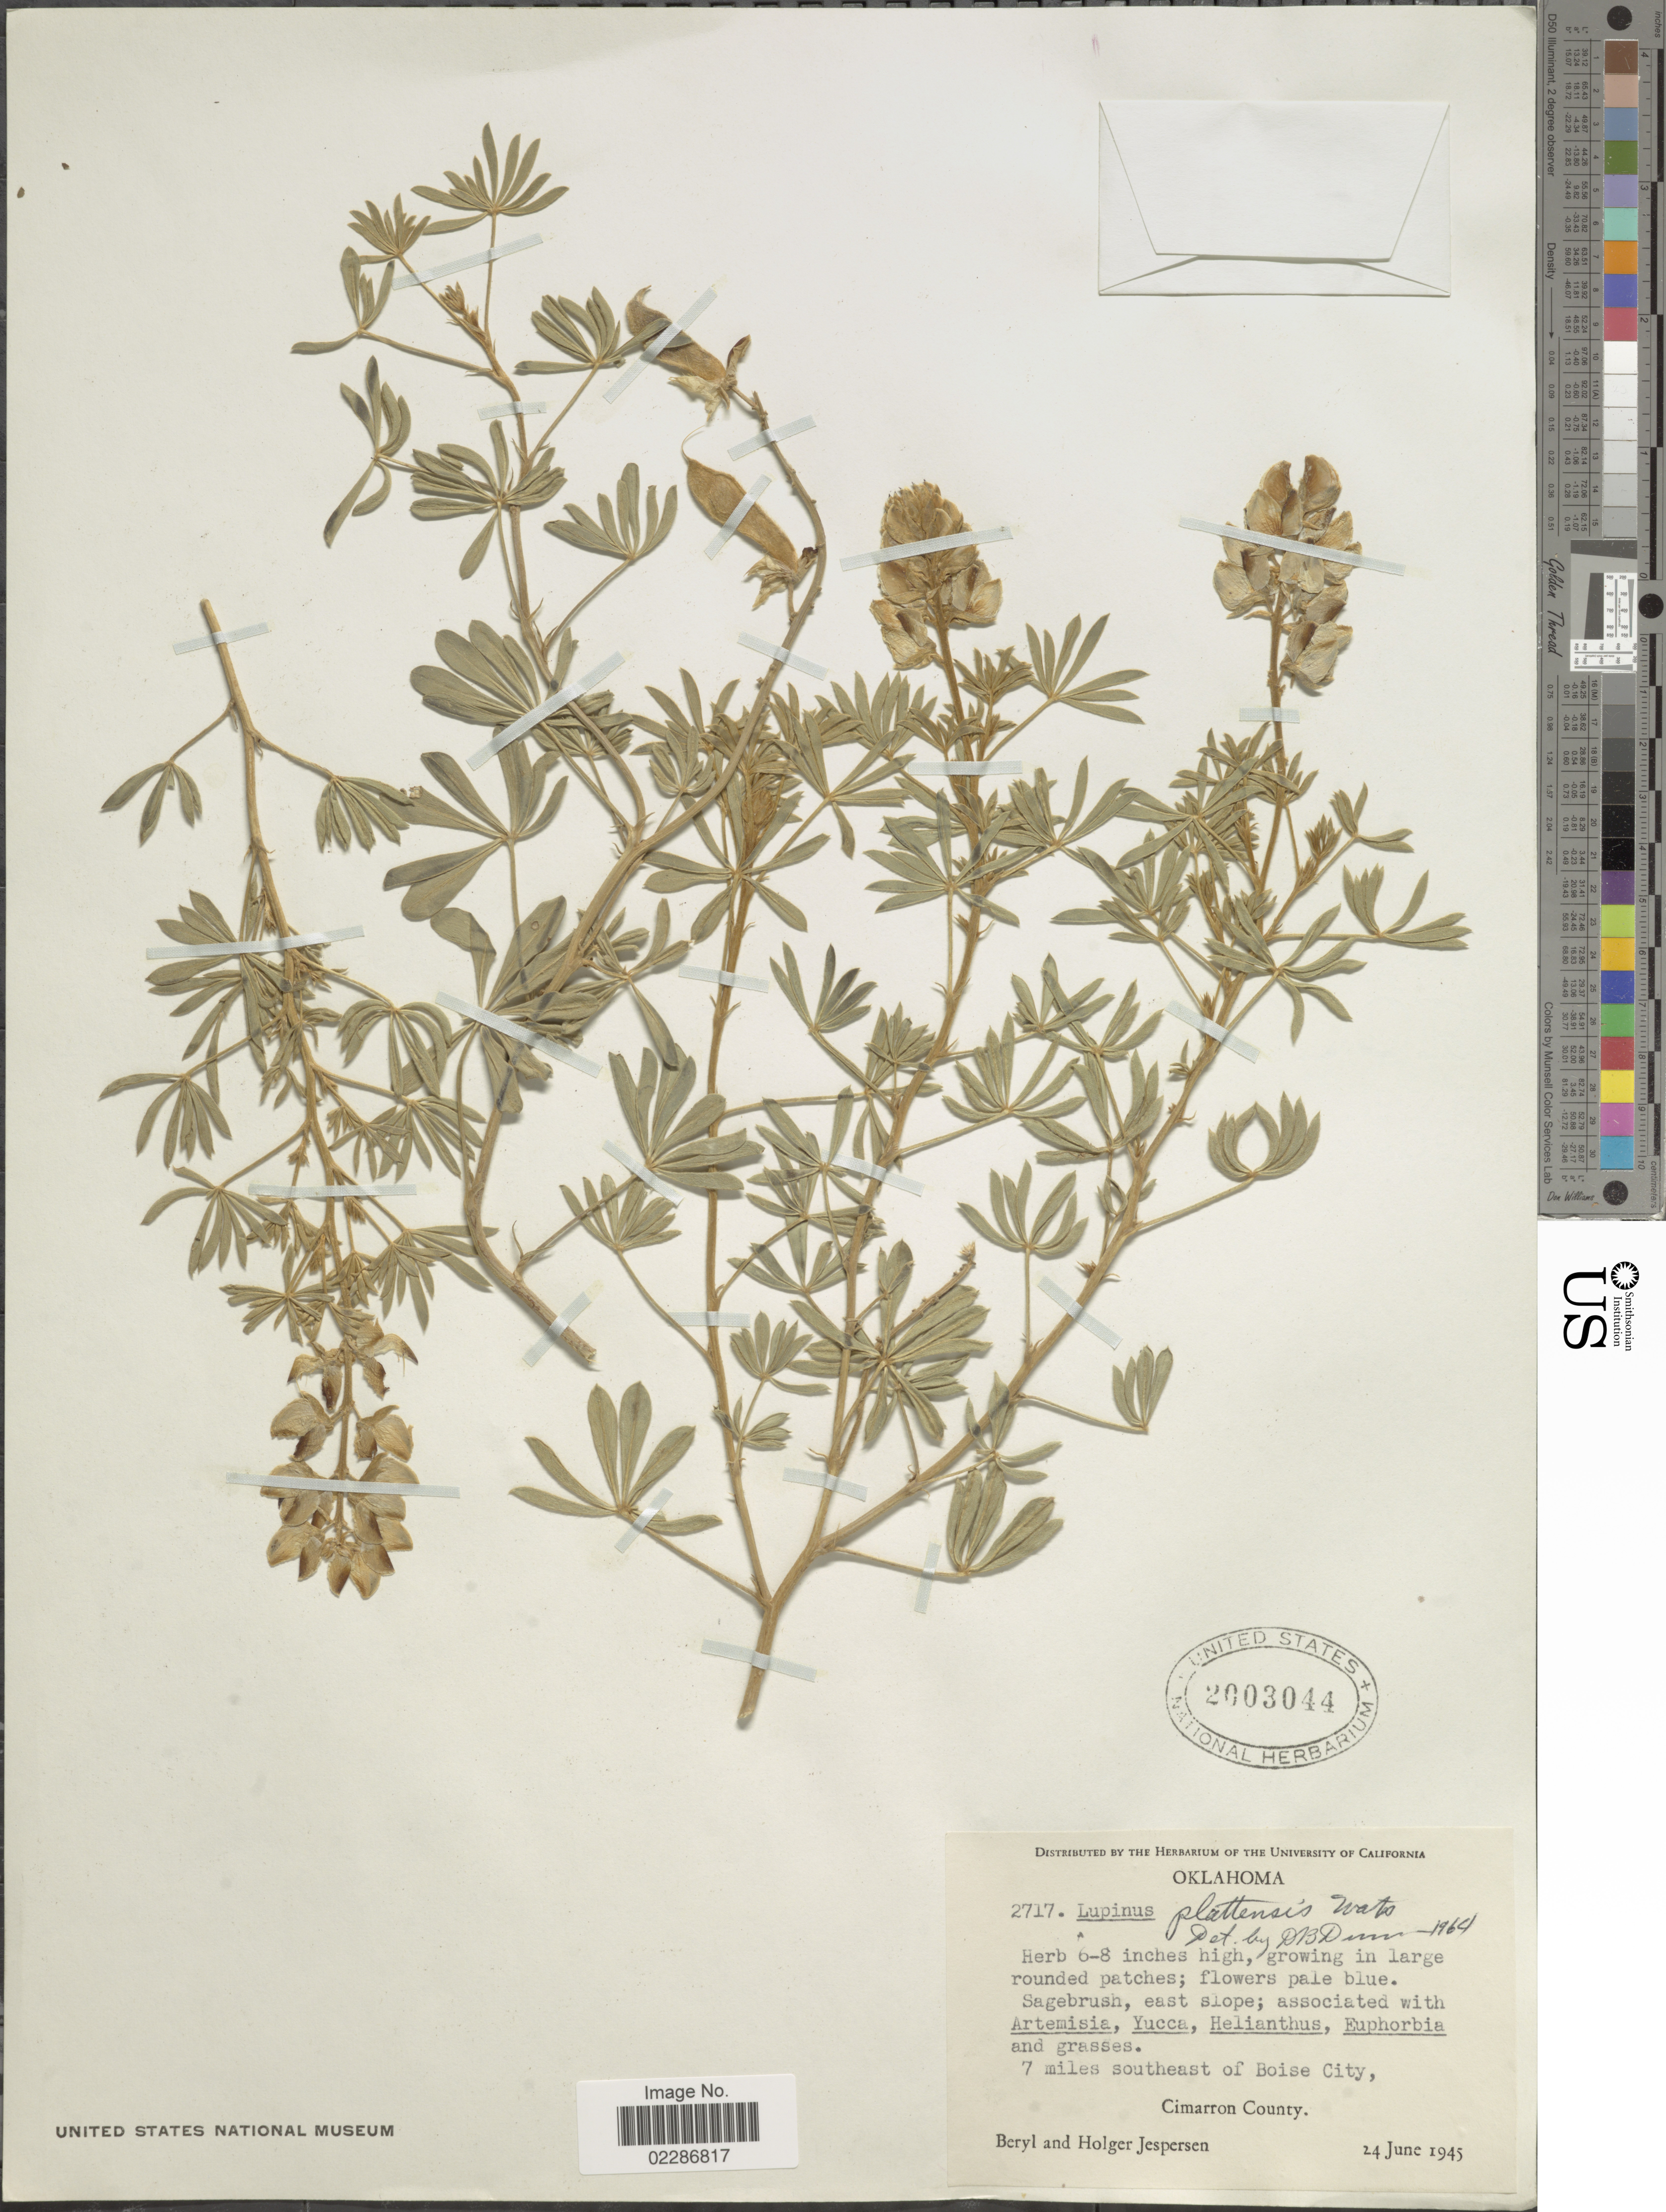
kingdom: Plantae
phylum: Tracheophyta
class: Magnoliopsida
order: Fabales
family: Fabaceae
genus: Lupinus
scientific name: Lupinus plattensis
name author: S. Watson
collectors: B. Jespersen & H. Jespersen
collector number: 2717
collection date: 1945-06-24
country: United States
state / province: Oklahoma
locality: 7 miles southeast of Boise City, Cimarron County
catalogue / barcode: US 2003044